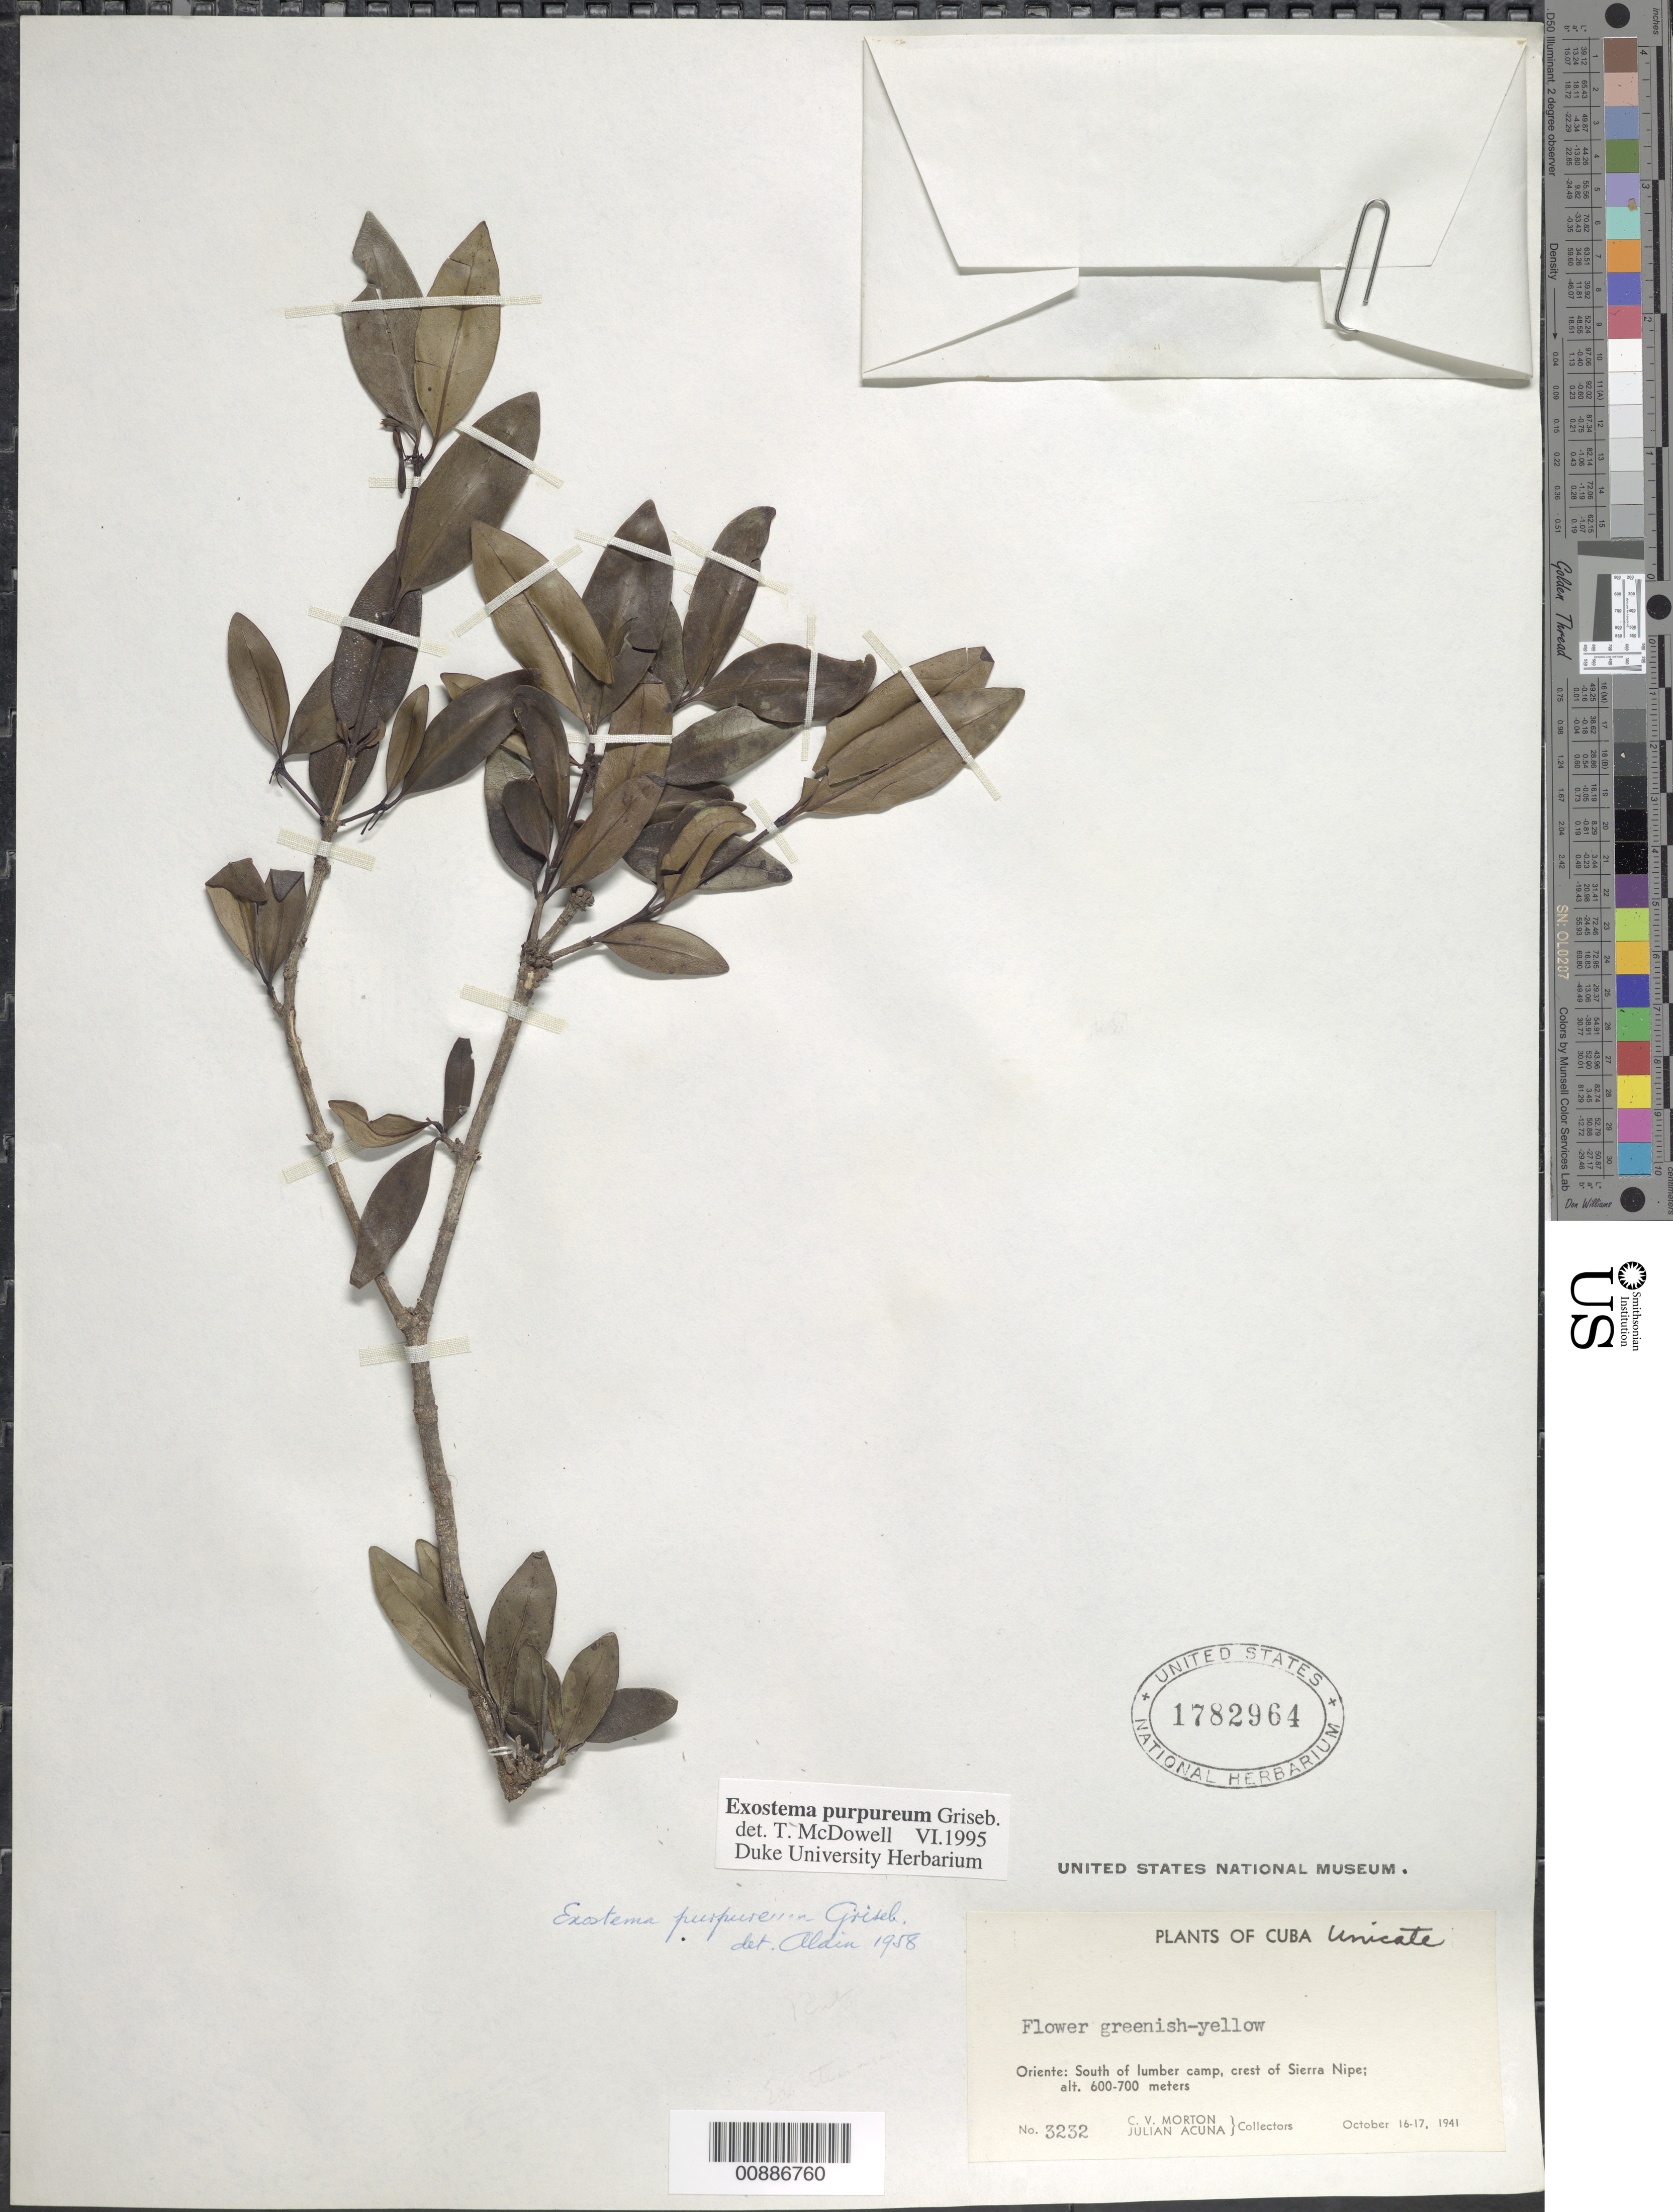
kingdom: Plantae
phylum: Tracheophyta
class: Magnoliopsida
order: Gentianales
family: Rubiaceae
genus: Exostema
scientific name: Exostema purpureum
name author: Griseb.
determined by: Liogier, Alain H.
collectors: C. V. Morton & J. Acuña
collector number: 3232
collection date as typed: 16 Oct 1941 to 17 Oct 1941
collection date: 1941-10-16/1941-10-17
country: Cuba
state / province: Oriente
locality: South of lumber camp, crest of Sierra Nipe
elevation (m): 600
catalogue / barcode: US 1782964